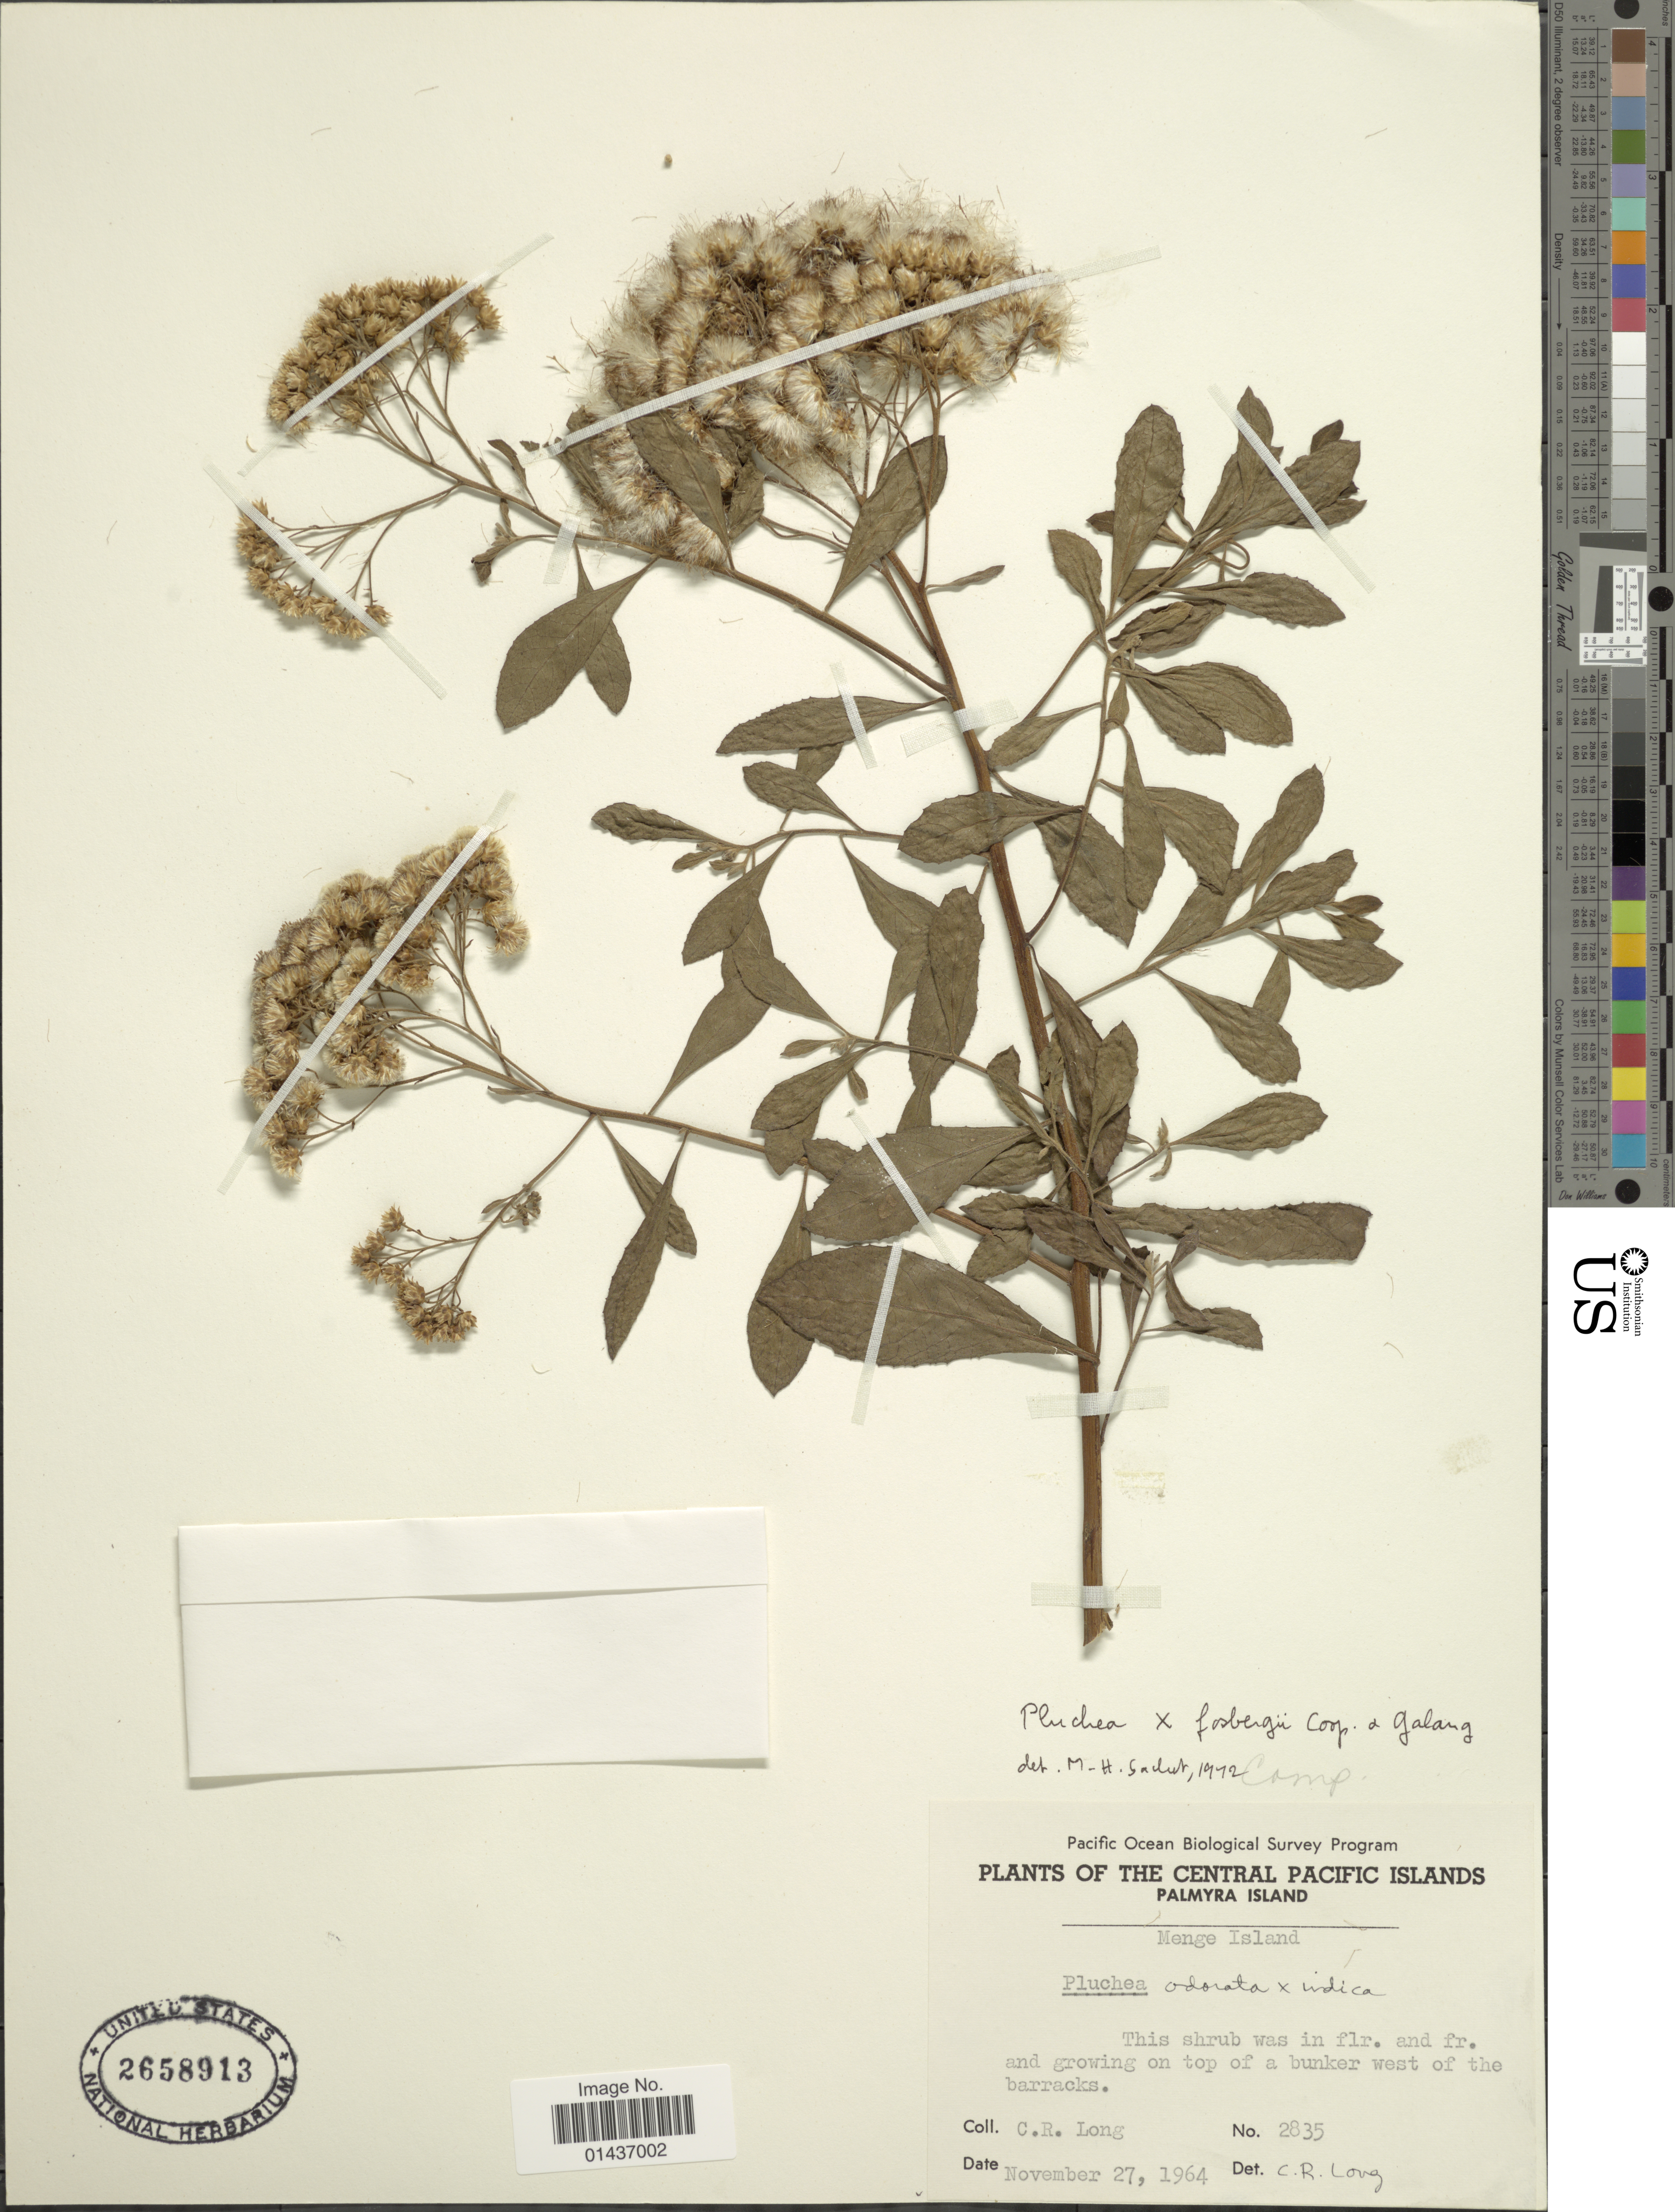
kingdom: Plantae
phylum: Tracheophyta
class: Magnoliopsida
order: Asterales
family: Asteraceae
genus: Pluchea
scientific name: Pluchea x fosbergii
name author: Cooperr. & Galang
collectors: C. R. Long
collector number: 2835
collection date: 1964-11-27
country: U.S. Administered Pacific Islands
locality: The Central Pacific Islands, Palmyra Island, Menge Island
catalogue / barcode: US 2658913